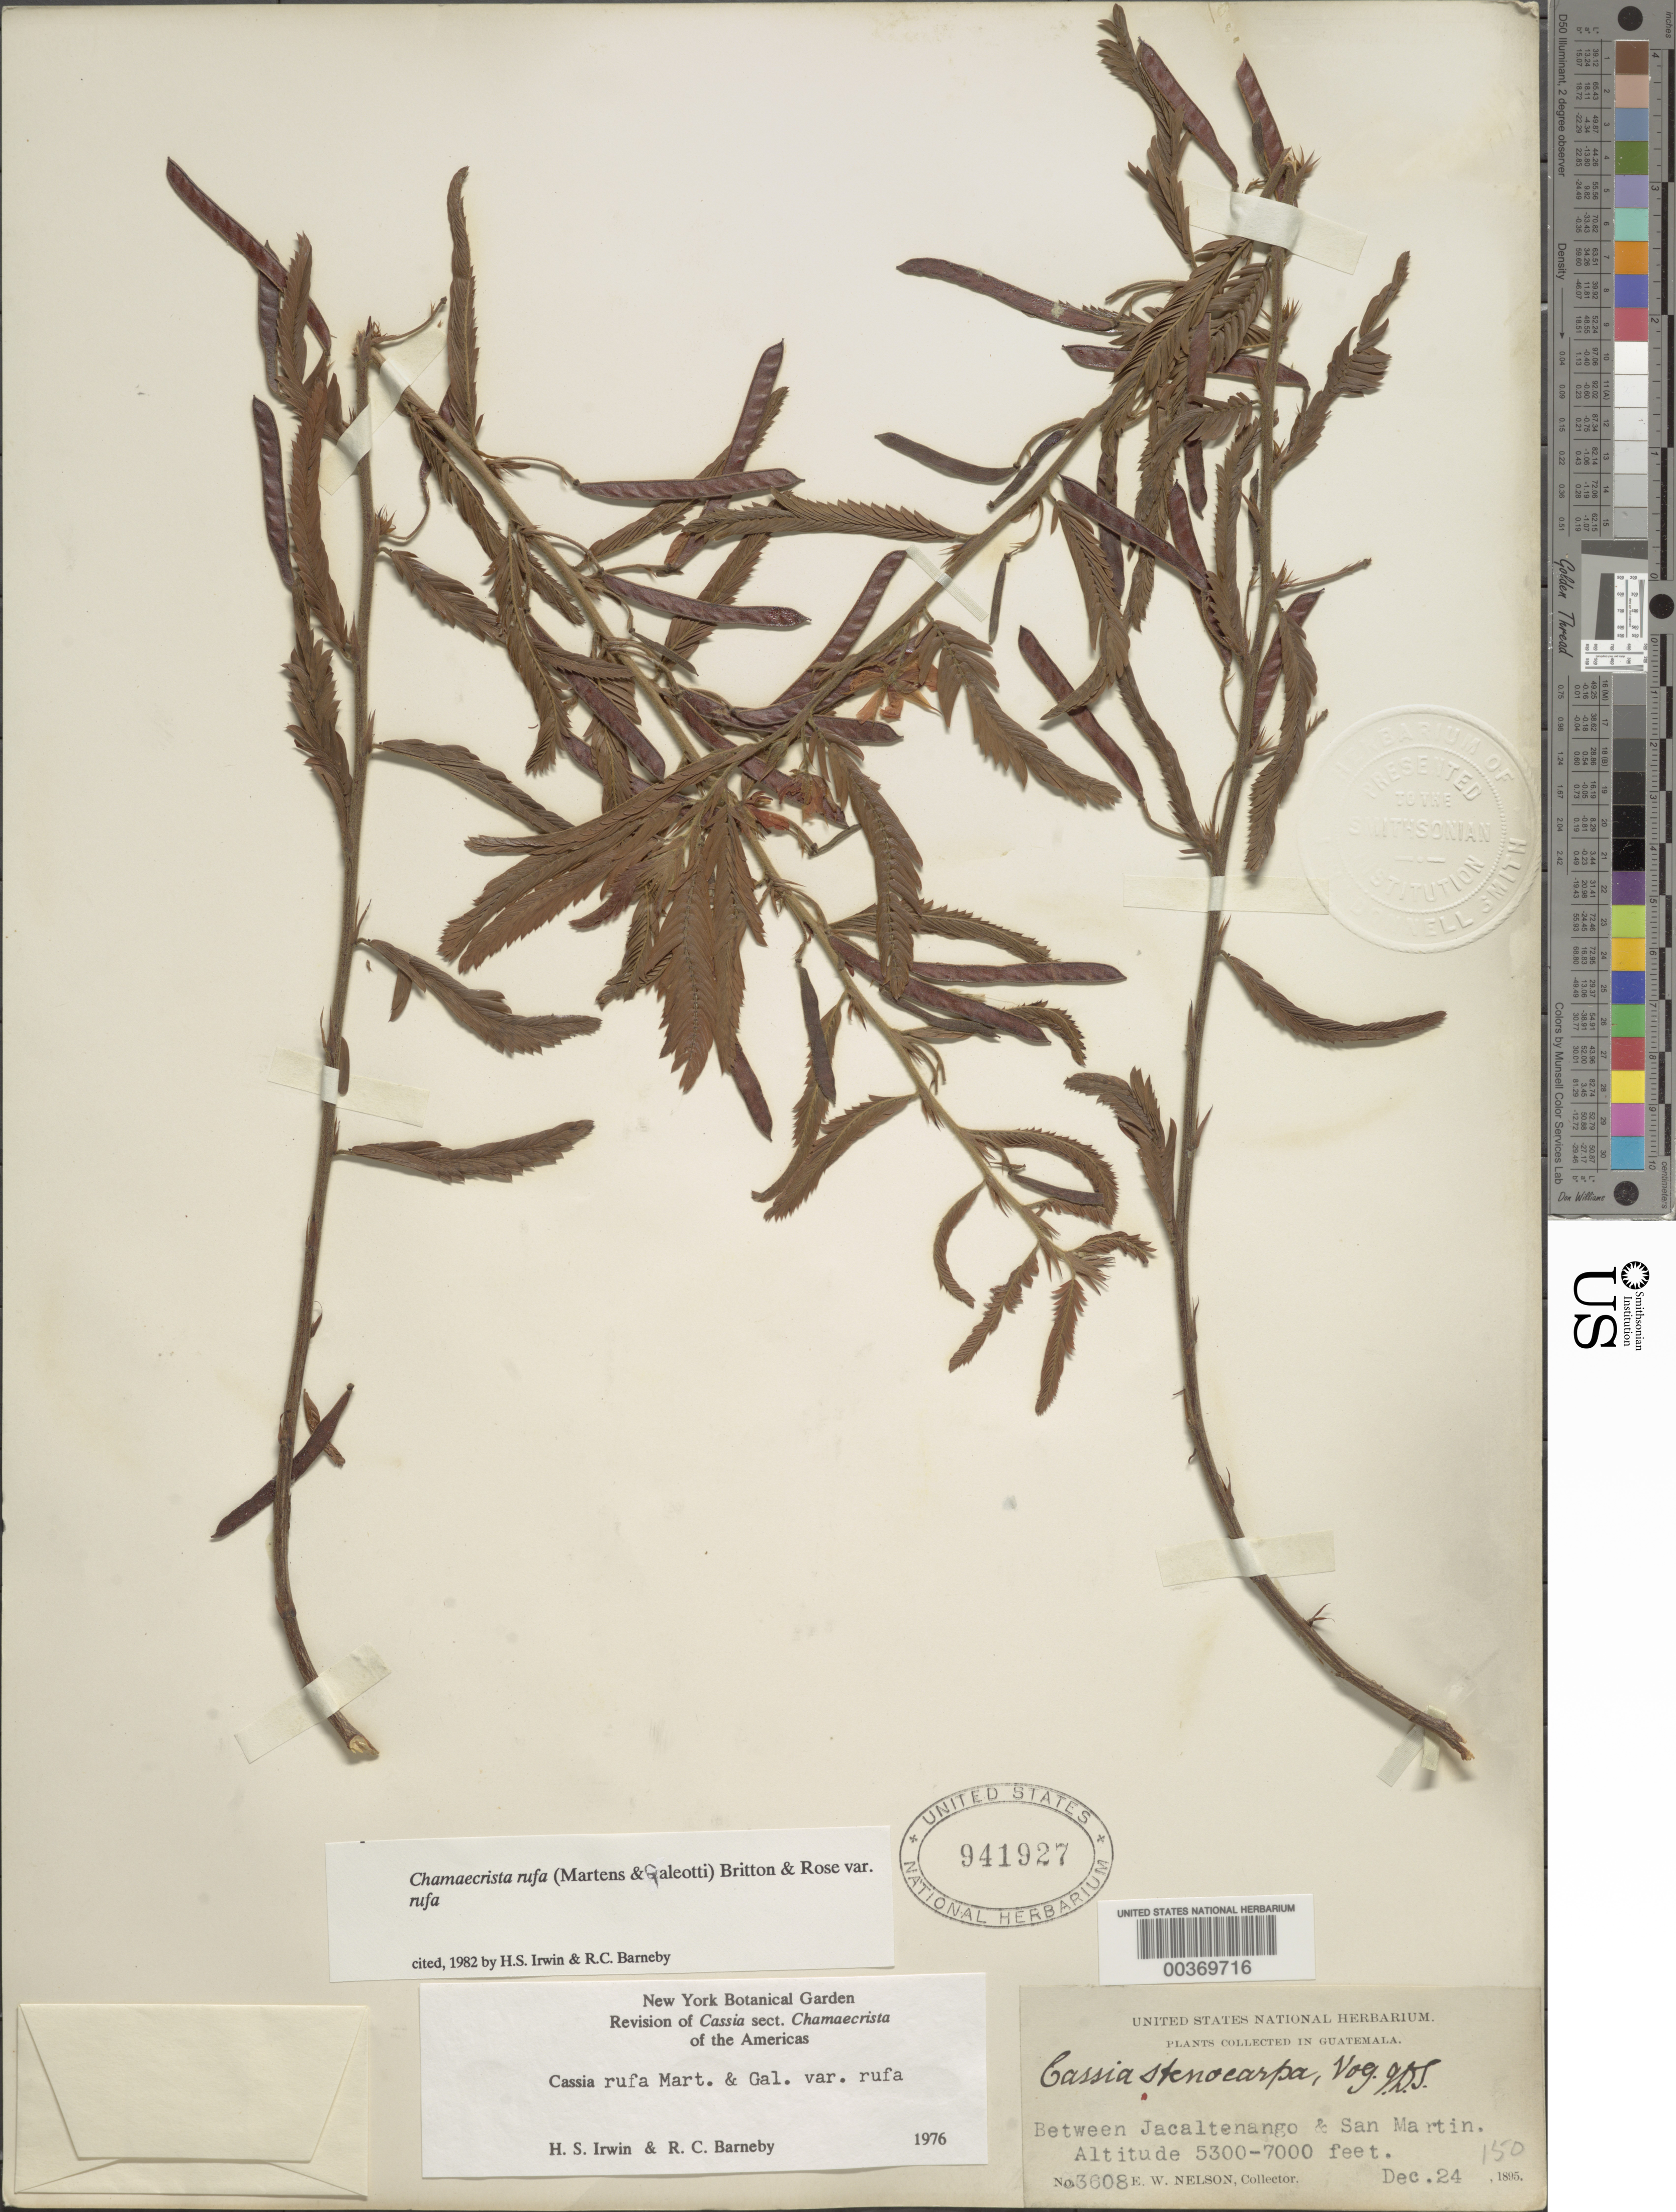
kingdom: Plantae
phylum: Tracheophyta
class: Magnoliopsida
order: Fabales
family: Fabaceae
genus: Chamaecrista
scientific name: Chamaecrista rufa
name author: Britton & Rose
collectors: E. W. Nelson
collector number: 3608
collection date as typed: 24 Dec 1895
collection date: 1895-12-24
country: Guatemala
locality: Between jacaltenango and San Martin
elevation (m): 1615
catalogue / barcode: US 941927